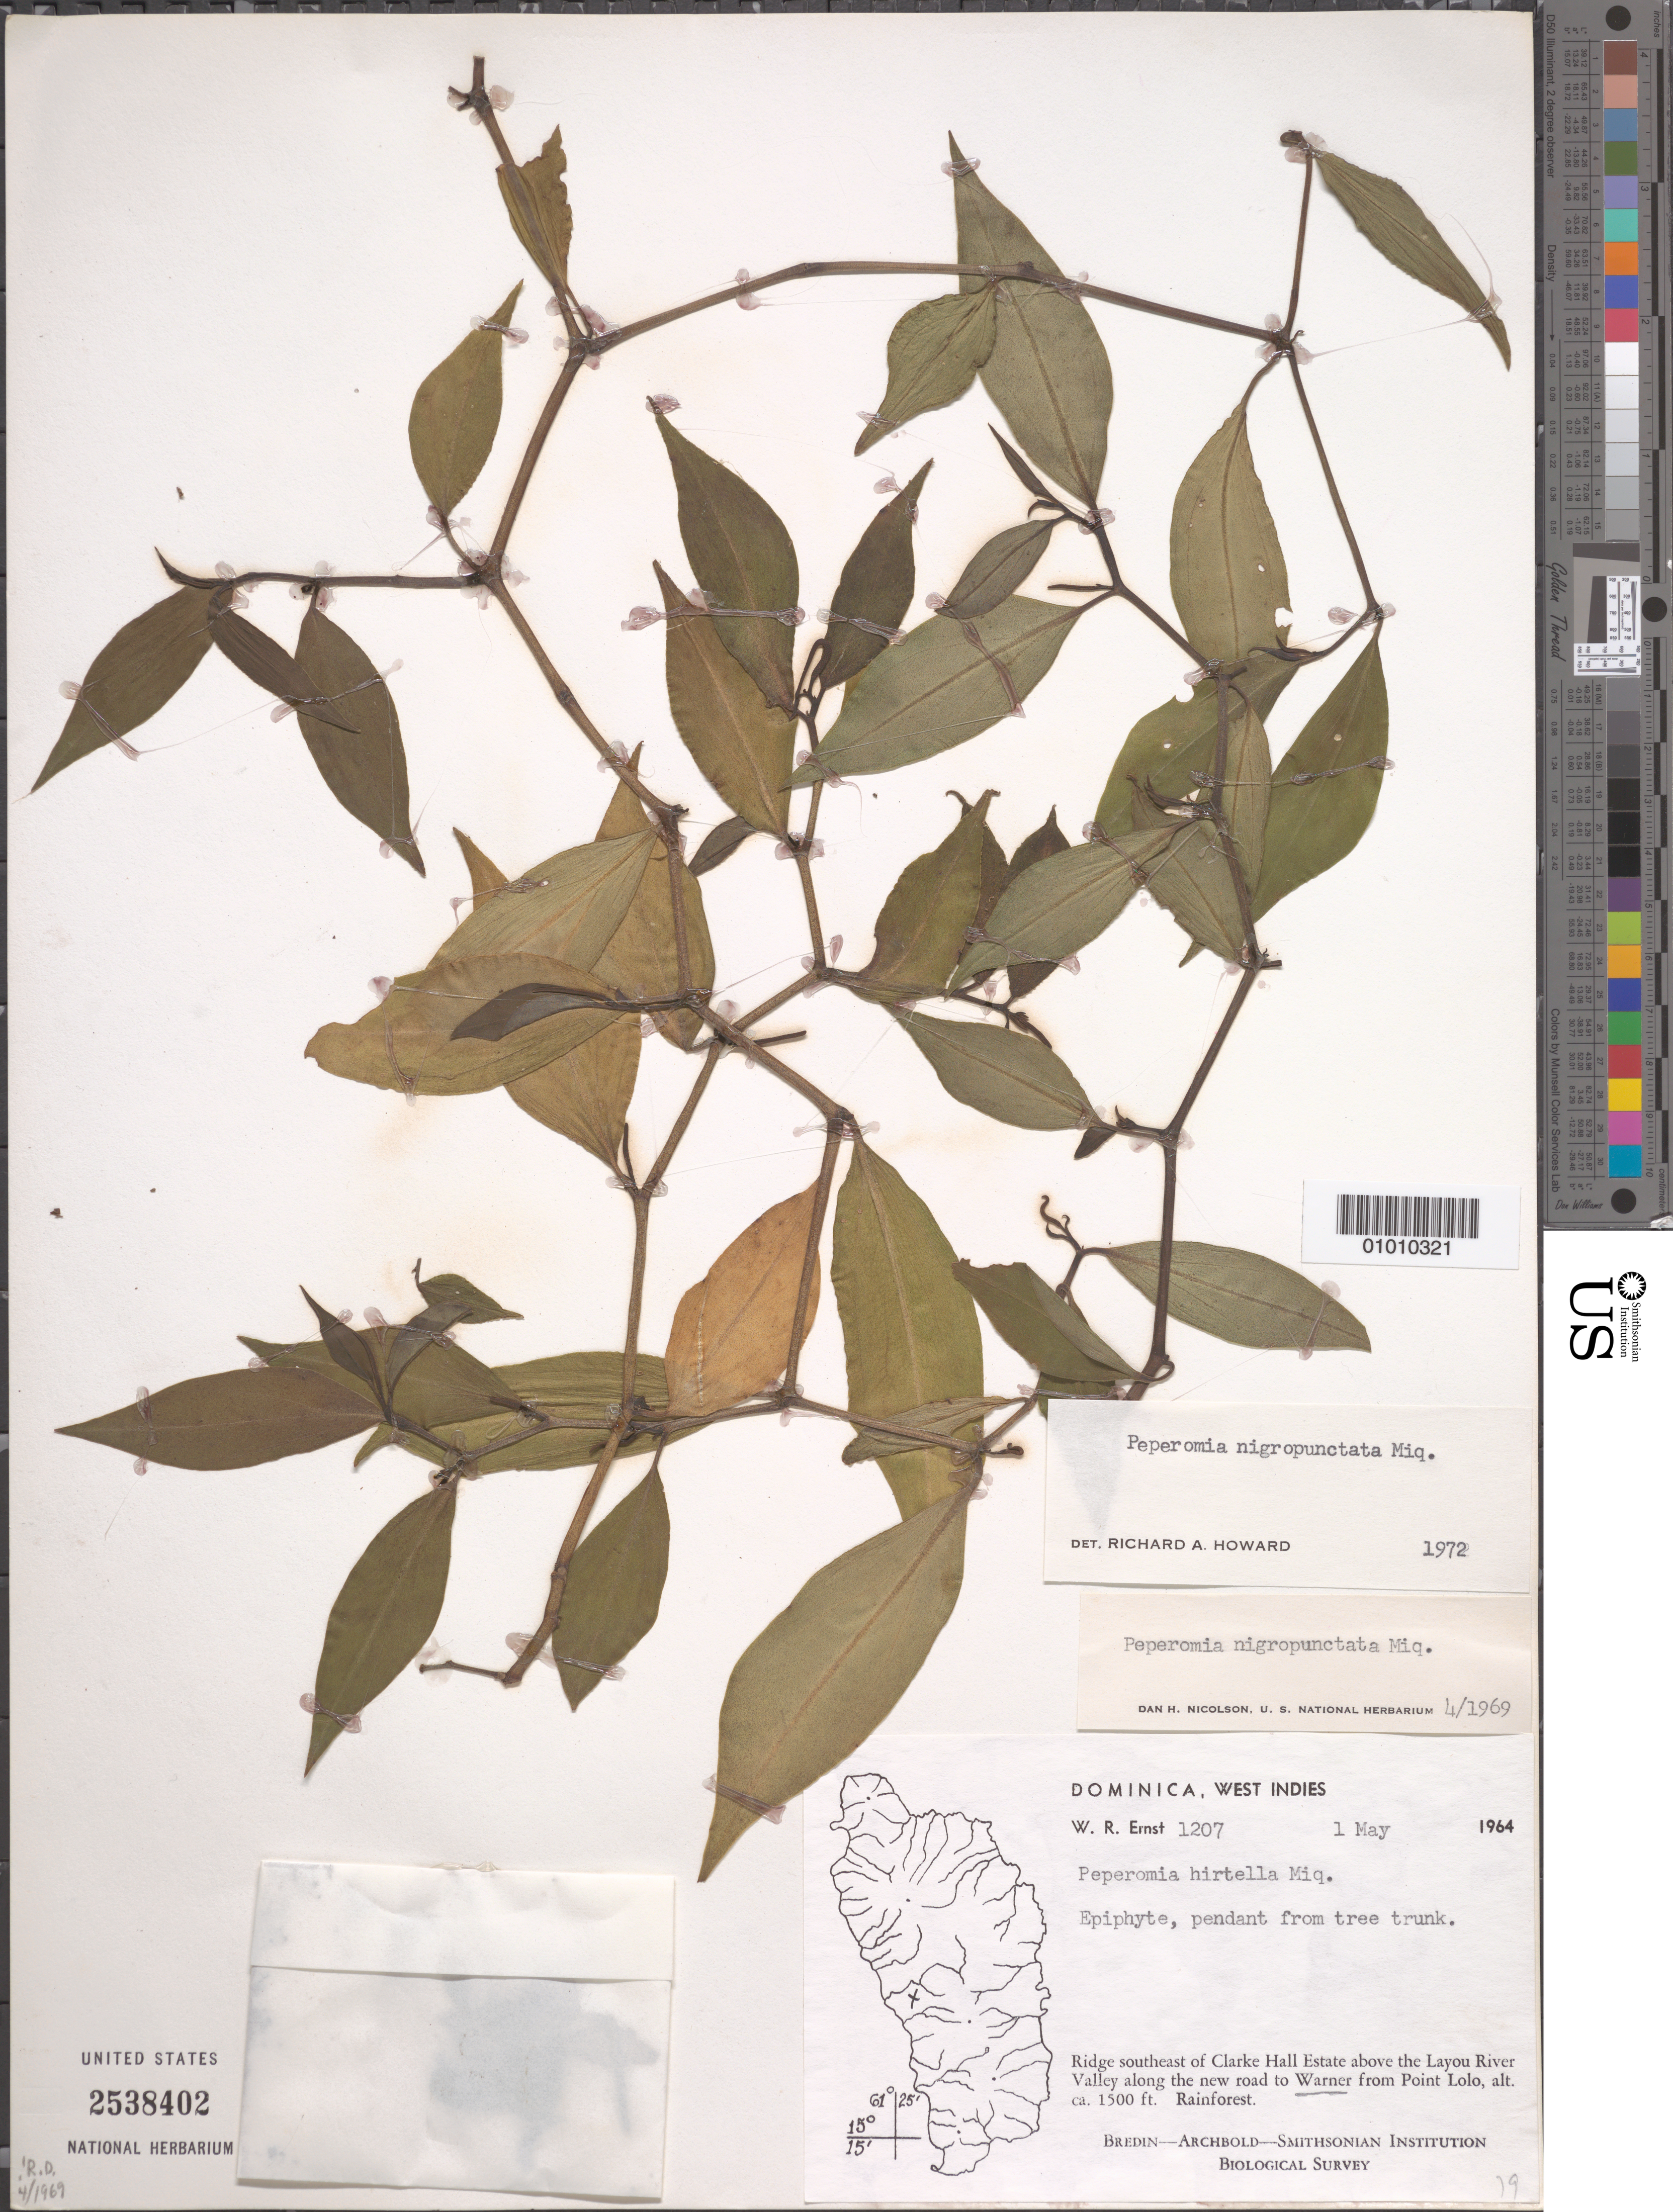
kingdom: Plantae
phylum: Tracheophyta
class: Magnoliopsida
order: Piperales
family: Piperaceae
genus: Peperomia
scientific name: Peperomia nigropunctata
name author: Miq.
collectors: W. R. Ernst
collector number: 1207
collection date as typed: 01 May 1964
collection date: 1964-05-01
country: Dominica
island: Dominica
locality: Ridge SE of Clarke Hall Estate above the Layou River Valley along the new road to Warner from Point Lolo.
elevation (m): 457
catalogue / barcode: US 2538402